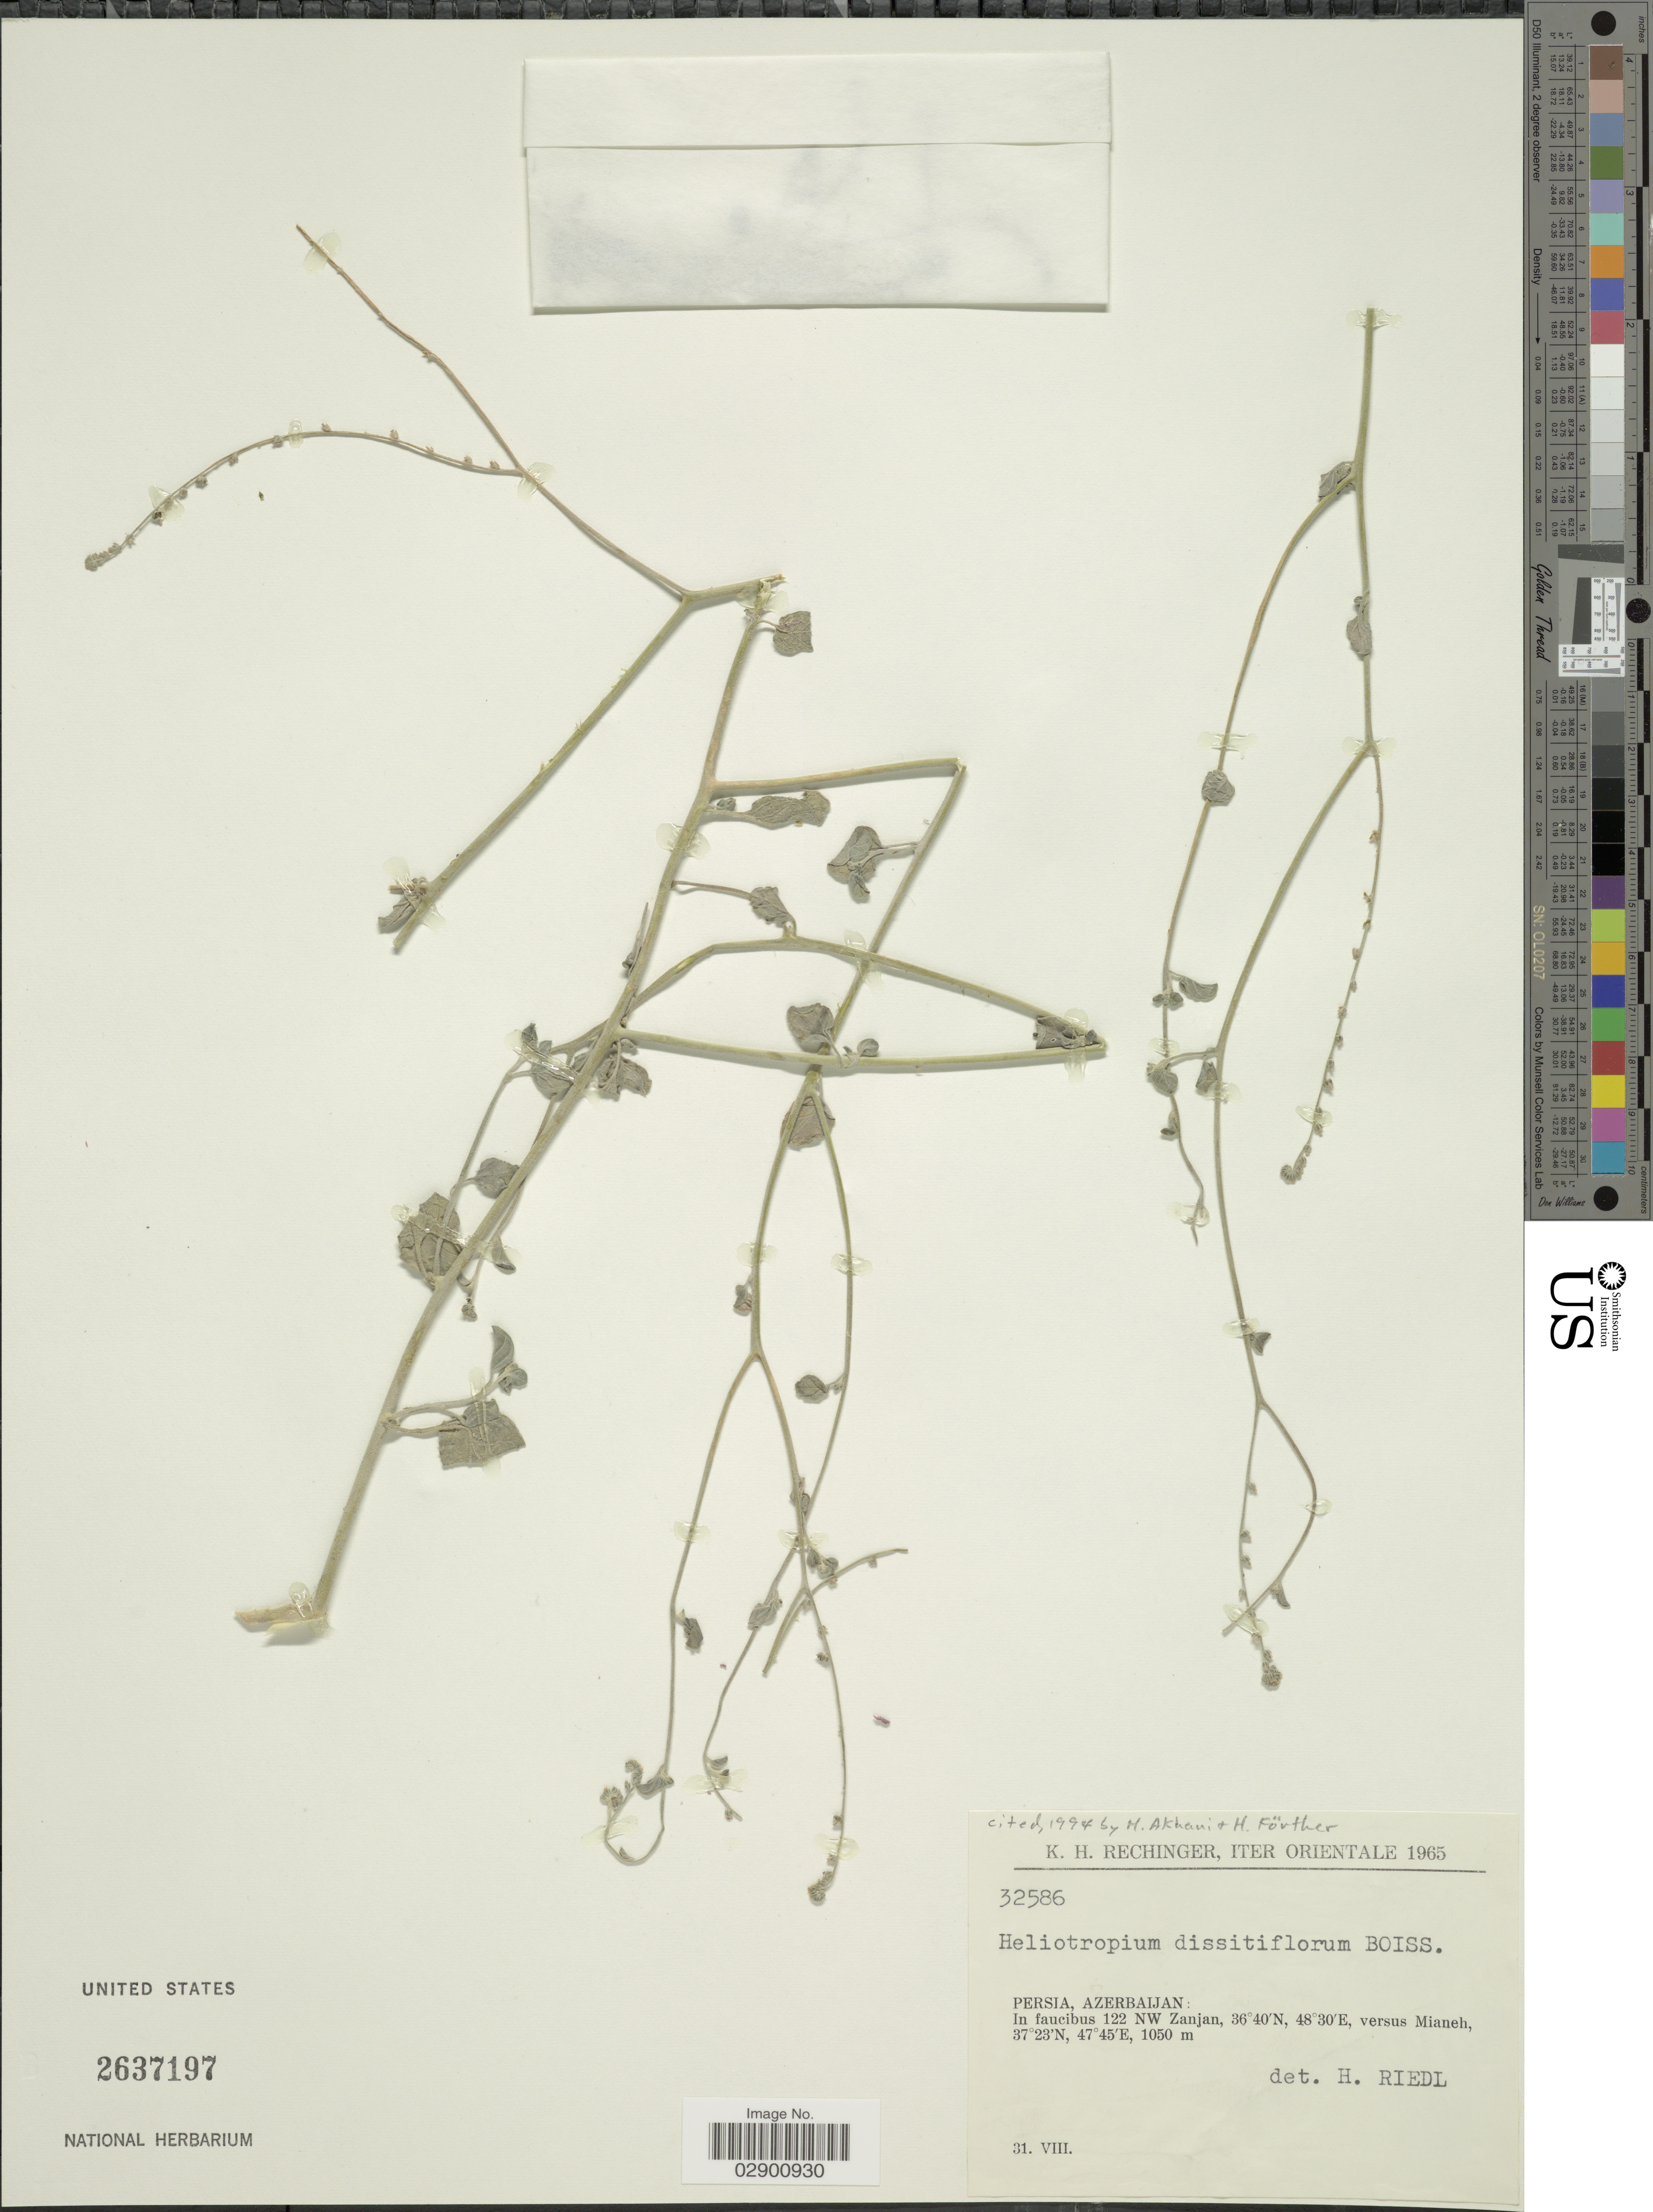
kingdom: Plantae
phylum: Tracheophyta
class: Magnoliopsida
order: Boraginales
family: Heliotropiaceae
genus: Heliotropium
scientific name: Heliotropium dissitiflorum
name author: Boiss.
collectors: K. H. Rechinger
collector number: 32586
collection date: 1965-08-31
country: Iran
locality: Persia, Azerbaijan: In faucibus 122 NW Zanjan, versus Mianeh.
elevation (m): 1050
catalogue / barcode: US 2637197